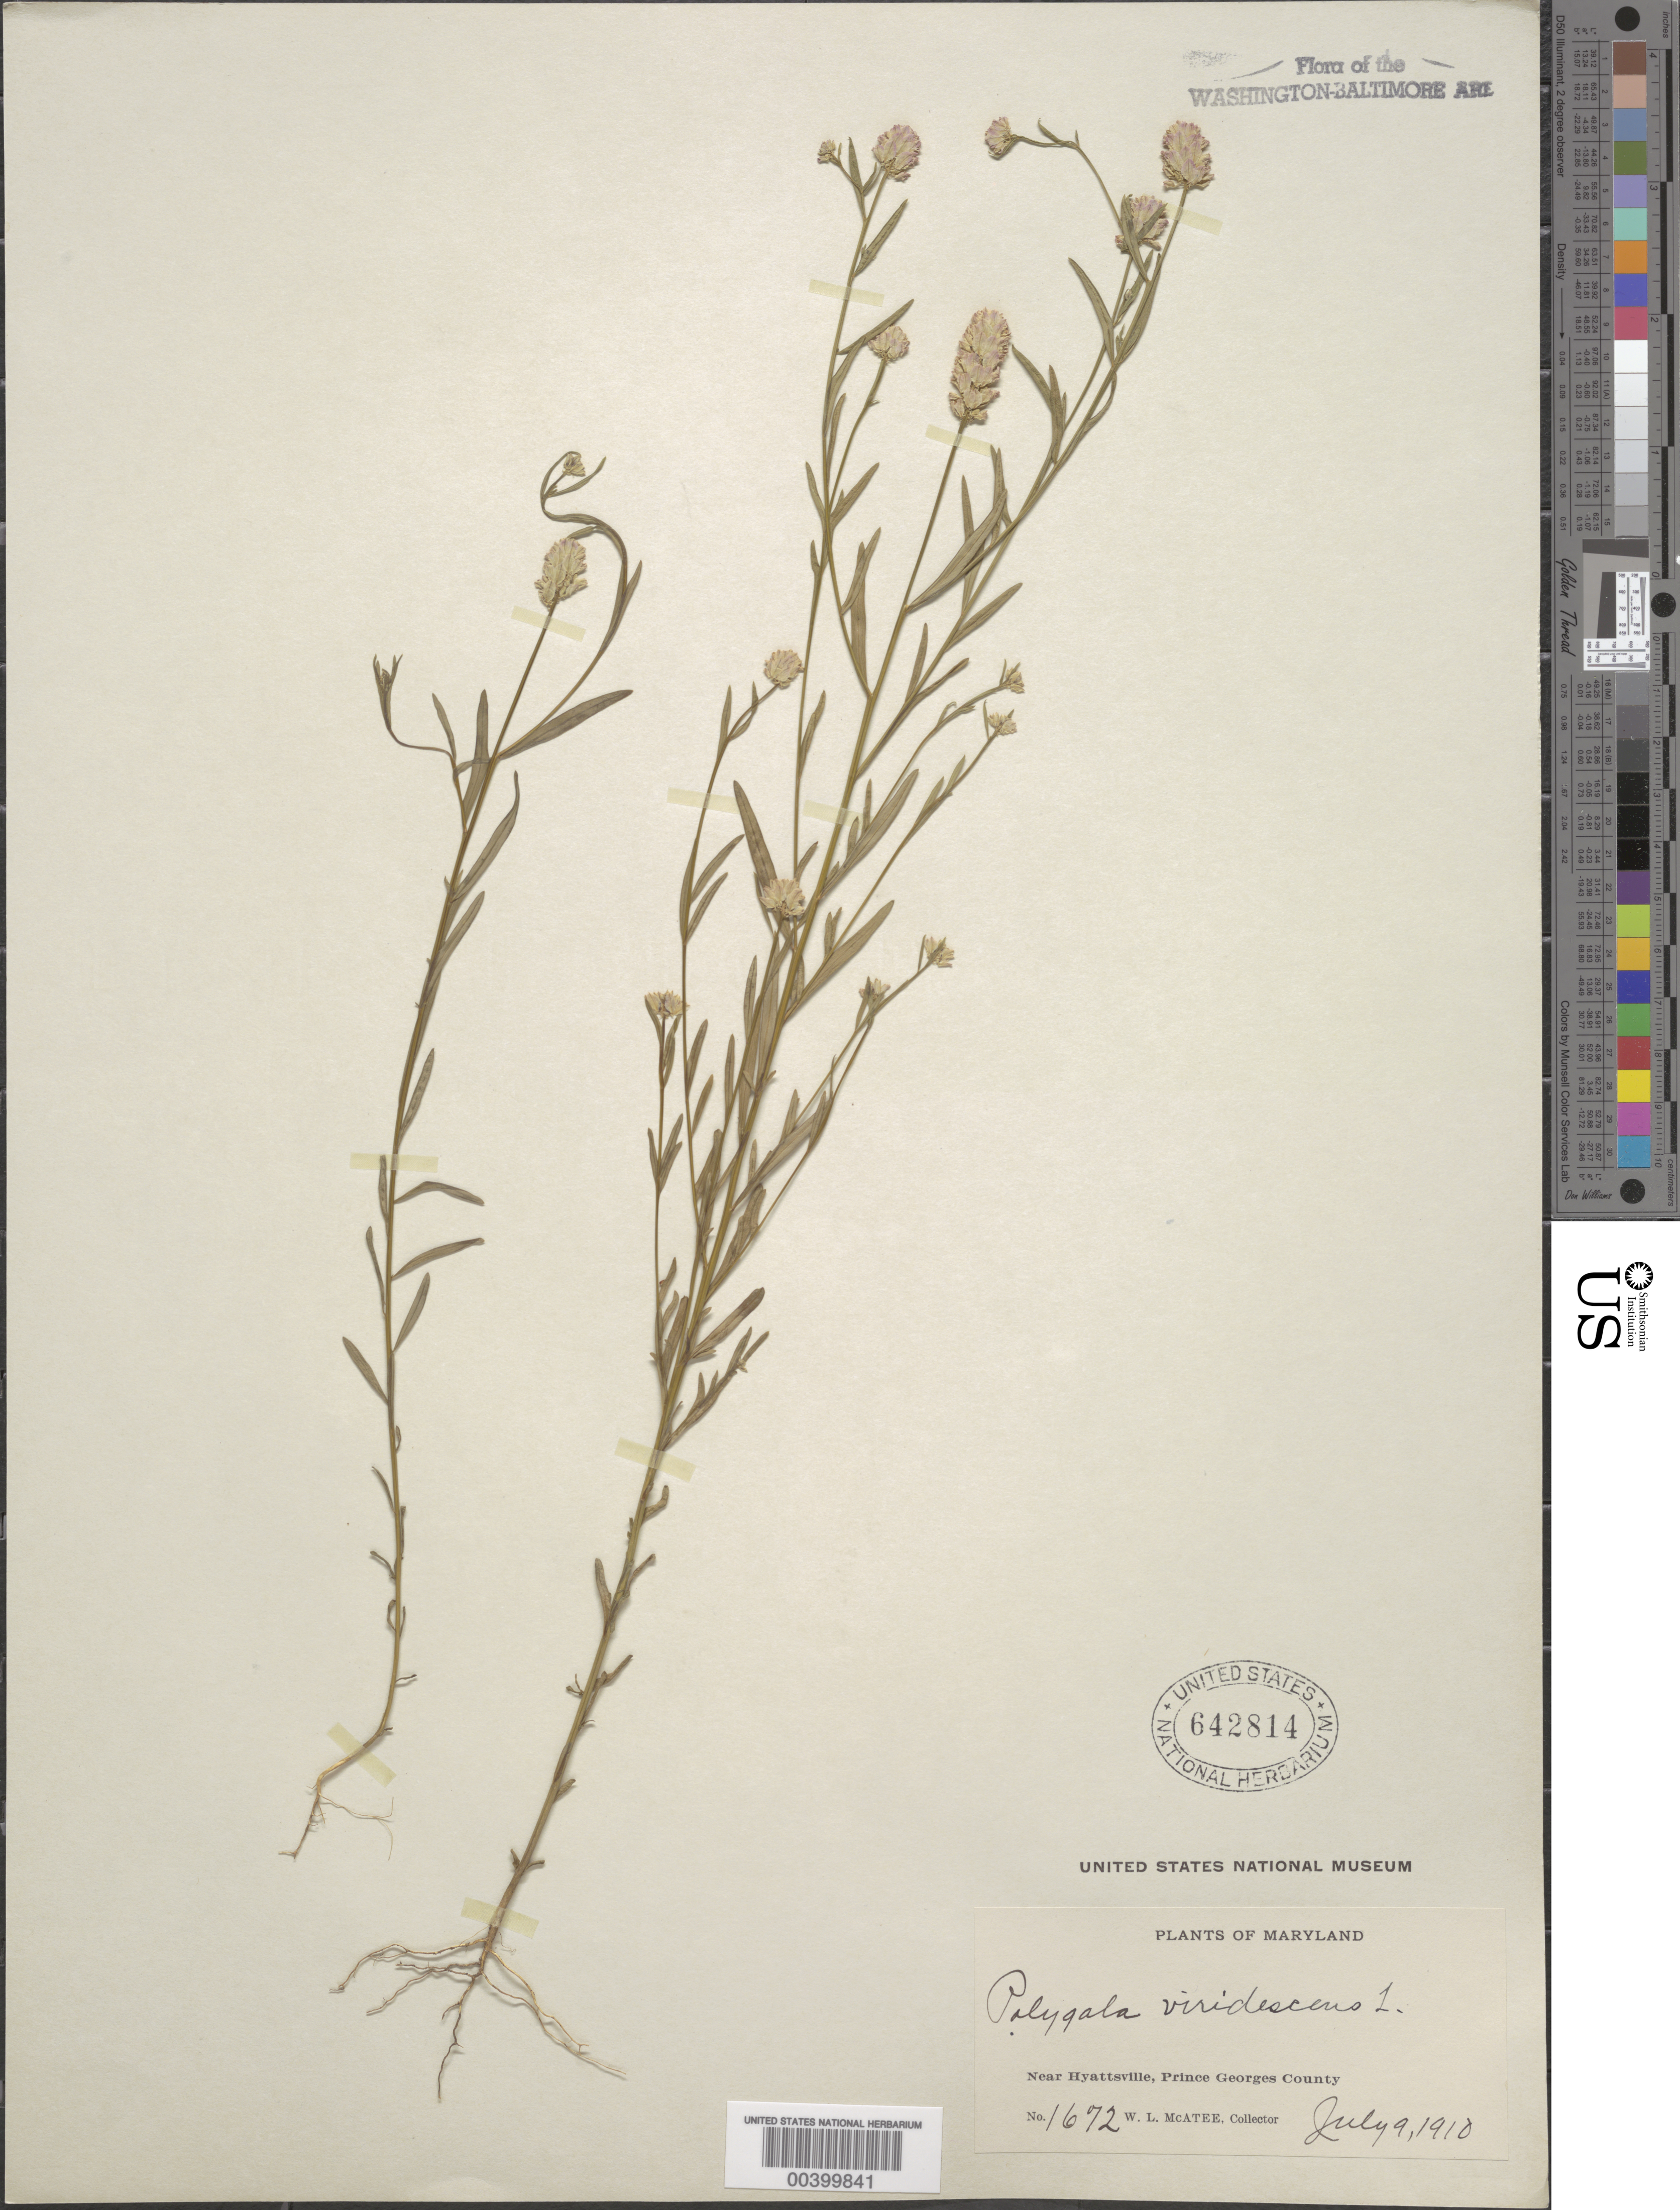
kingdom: Plantae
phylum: Tracheophyta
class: Magnoliopsida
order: Fabales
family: Polygalaceae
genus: Polygala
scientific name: Polygala sanguinea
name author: L.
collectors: W. McAtee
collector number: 1672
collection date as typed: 09 Jul 1910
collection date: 1910-07-09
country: United States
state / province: Maryland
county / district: Prince George's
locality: Hyattsville vicinity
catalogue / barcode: US 642814